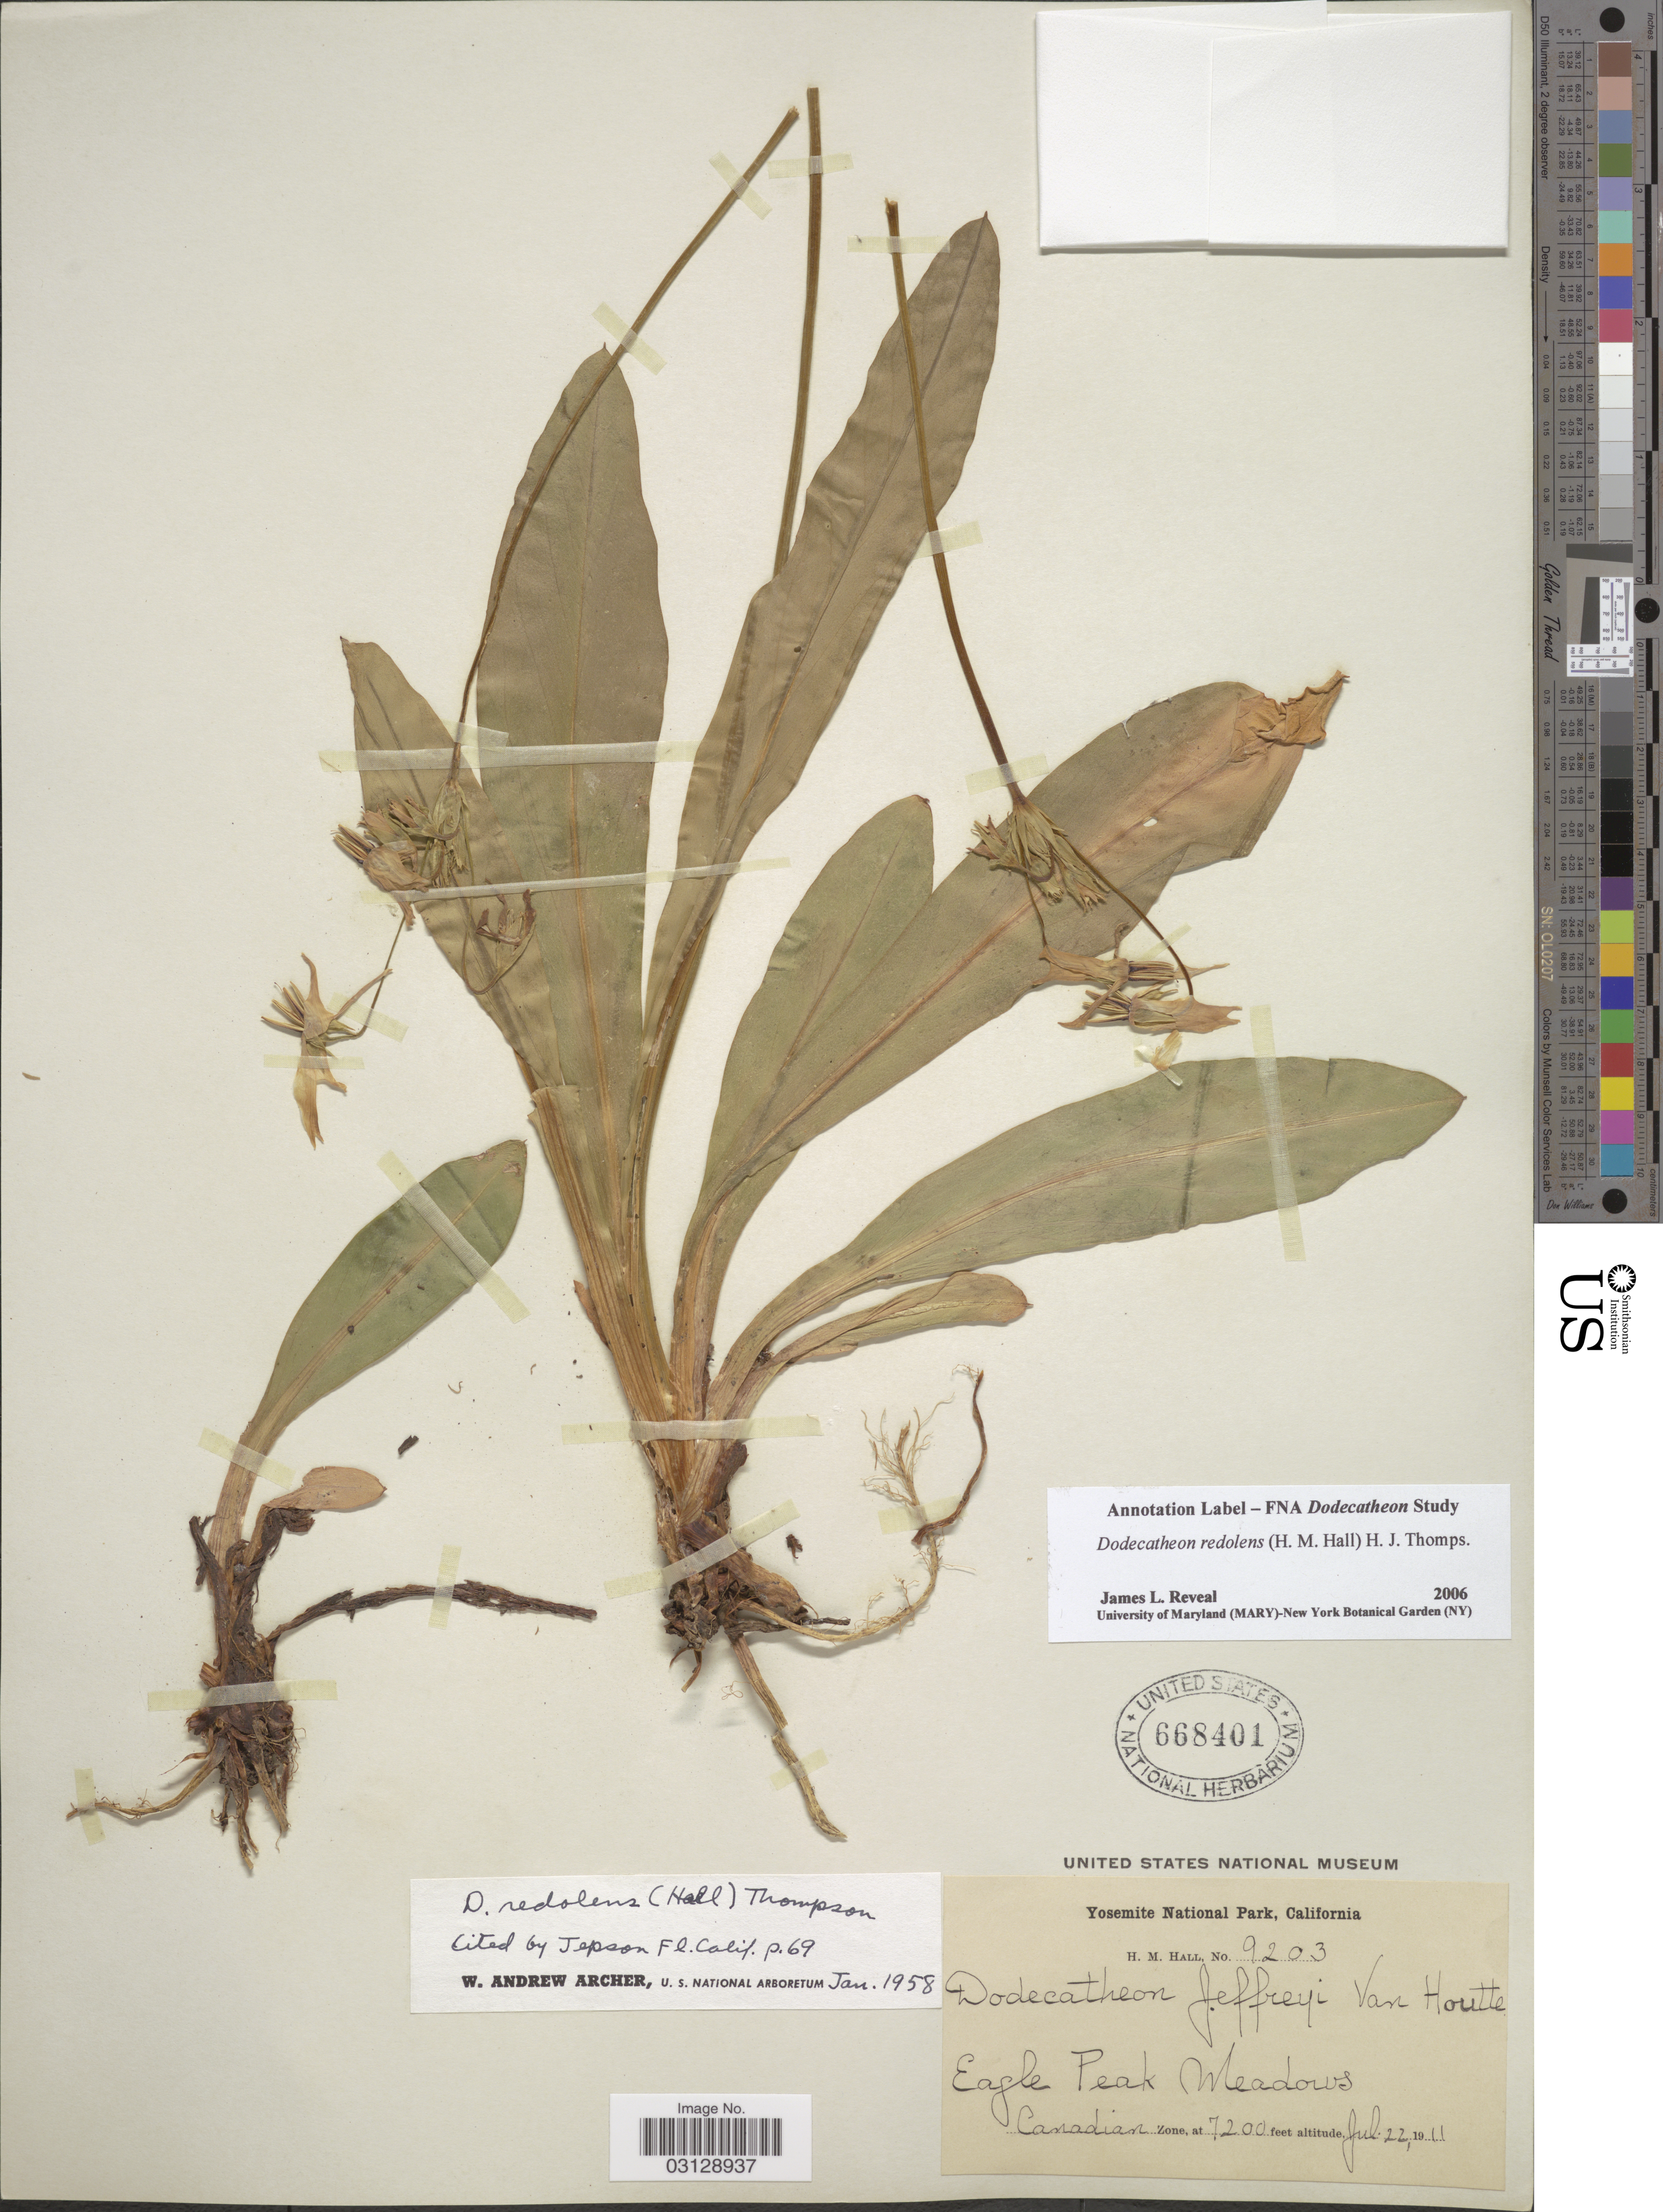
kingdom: Plantae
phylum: Tracheophyta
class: Magnoliopsida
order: Ericales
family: Primulaceae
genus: Dodecatheon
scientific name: Dodecatheon redolens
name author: (H.M. Hall) H.J. Thomps.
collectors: H. M. Hall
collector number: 9203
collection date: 1911-07-22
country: United States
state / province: California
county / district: Mariposa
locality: Yosemite National Park. Eagle Peak Meadows. Canadian Zone.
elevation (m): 2195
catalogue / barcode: US 668401